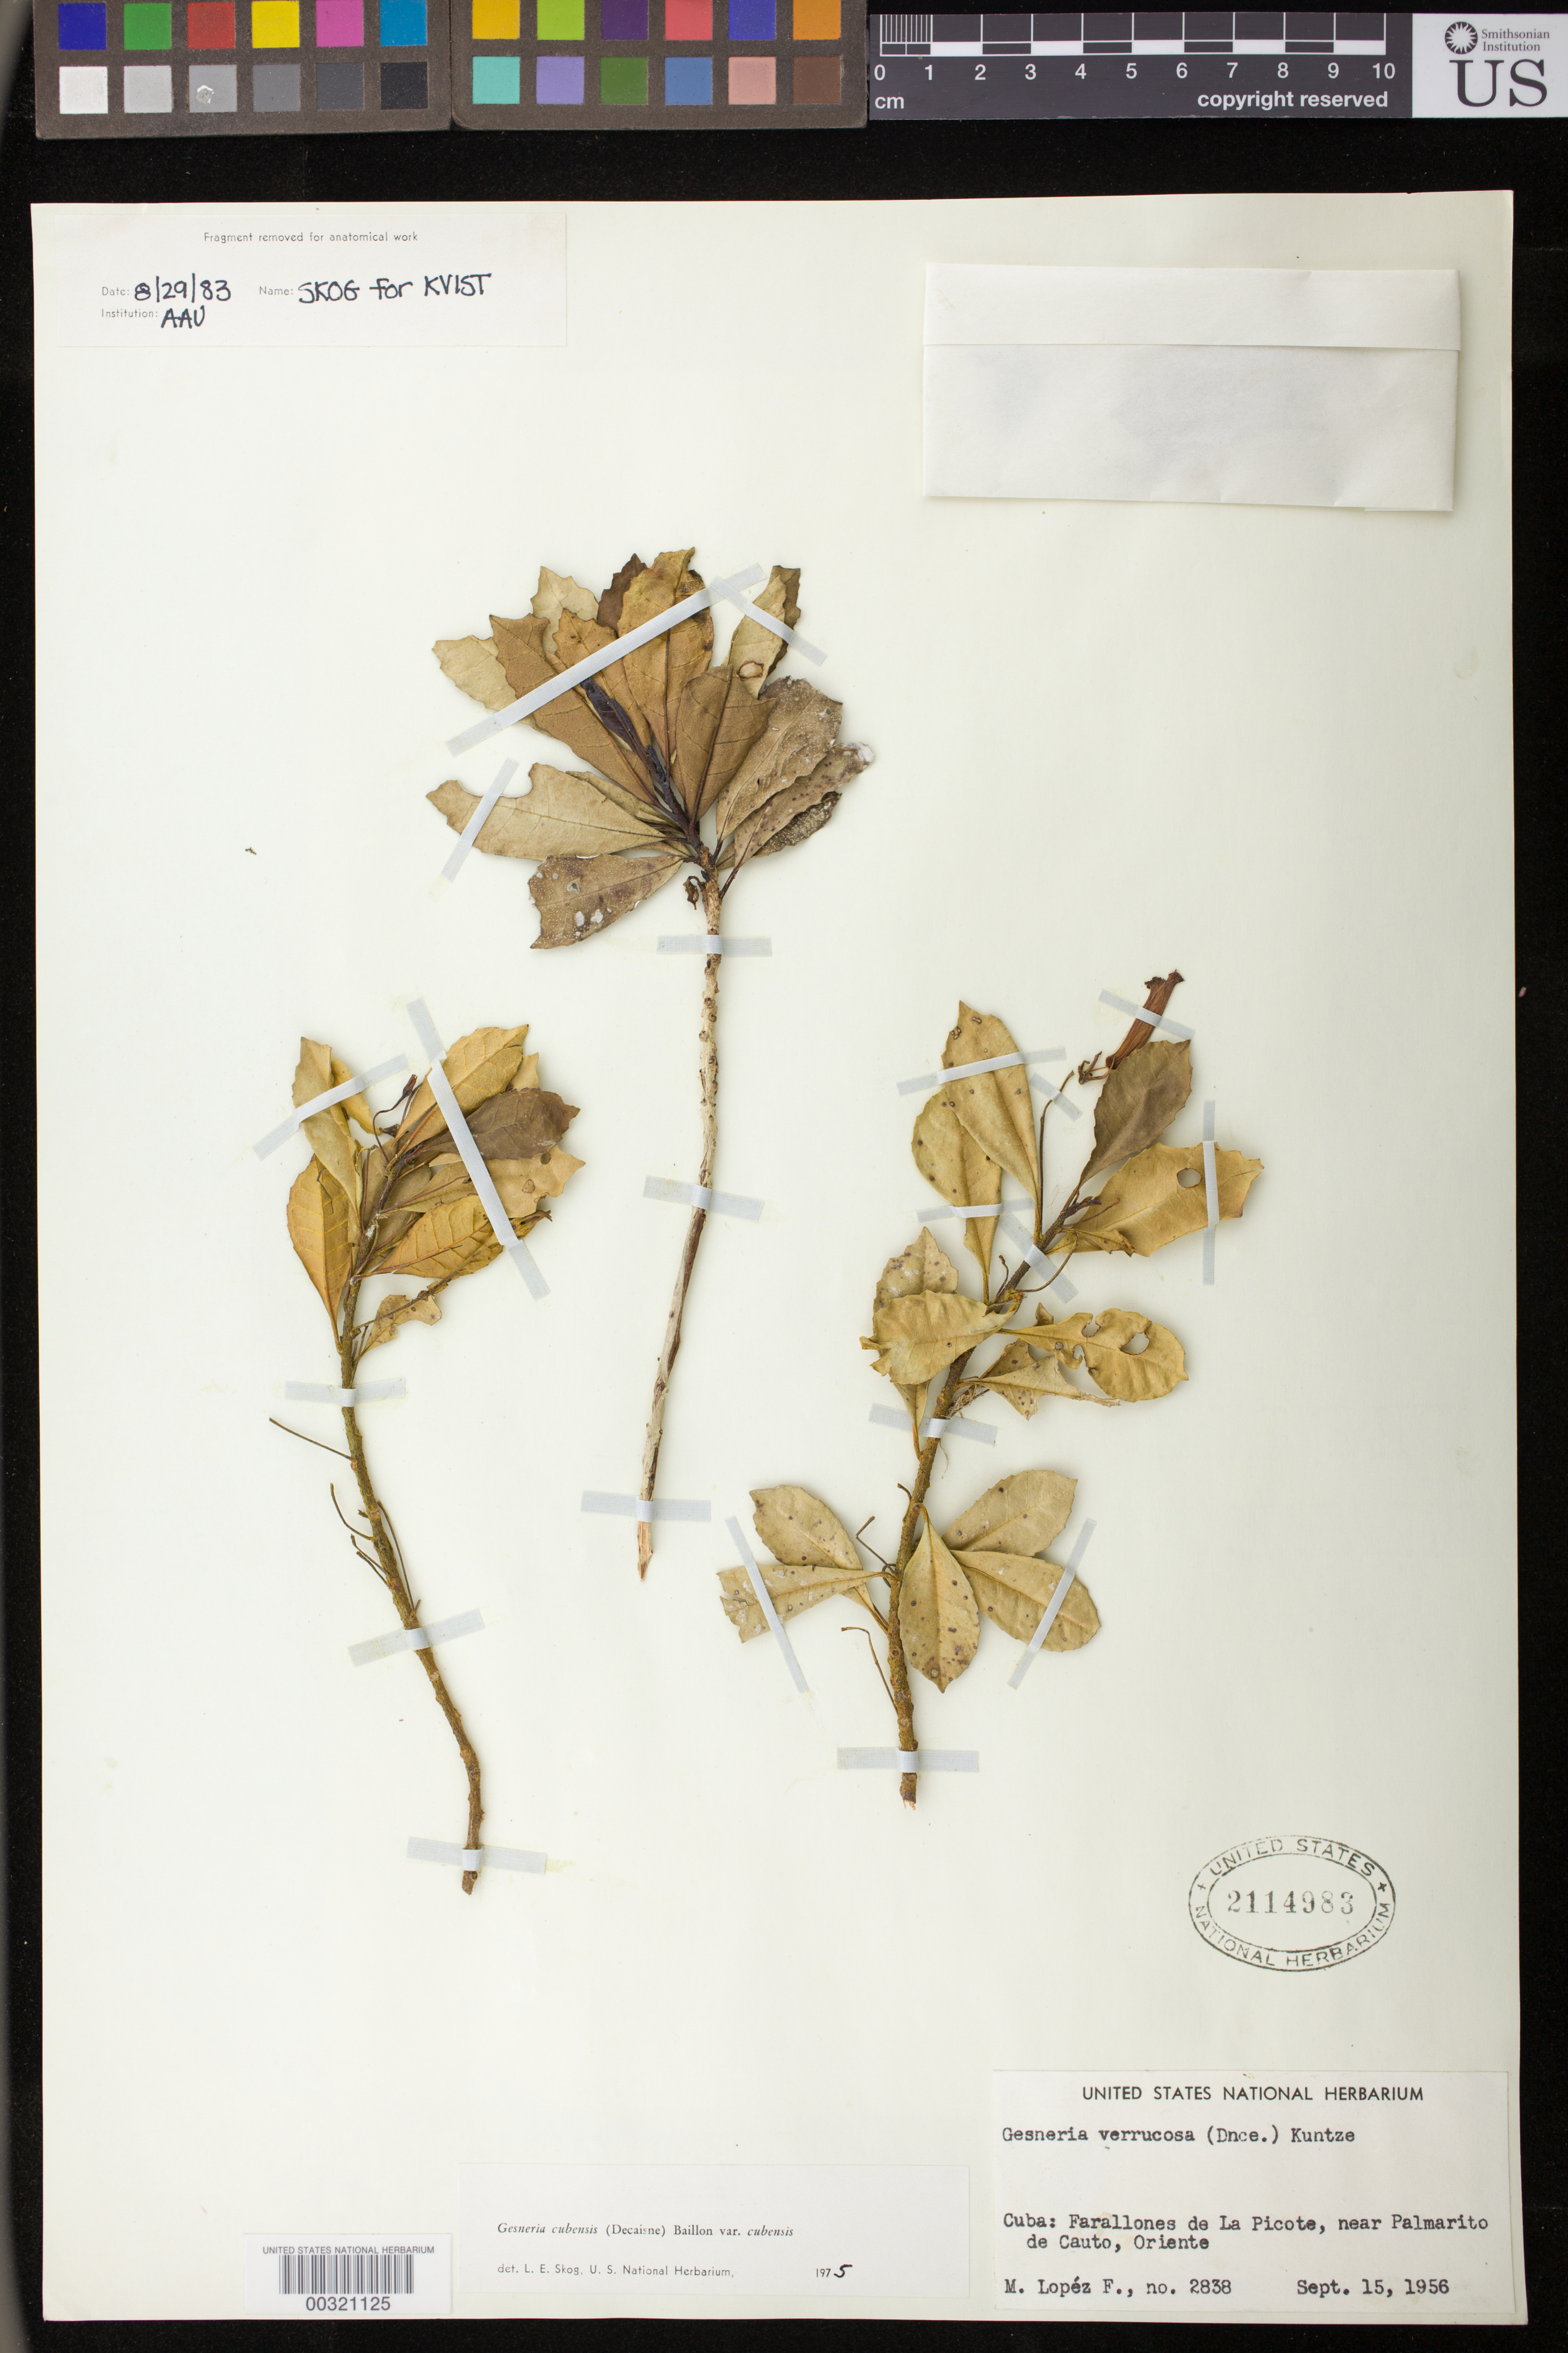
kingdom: Plantae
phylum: Tracheophyta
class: Magnoliopsida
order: Lamiales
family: Gesneriaceae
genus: Gesneria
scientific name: Gesneria cubensis var. cubensis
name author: (Decne.) Baill.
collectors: M. López Figueiras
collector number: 2838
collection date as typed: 15 Sep 1956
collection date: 1956-09-15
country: Cuba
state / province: Oriente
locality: Farallones de La Picote, near Palmarito de Cauto, cercanias de Palmarito de Cauto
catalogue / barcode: US 2114983